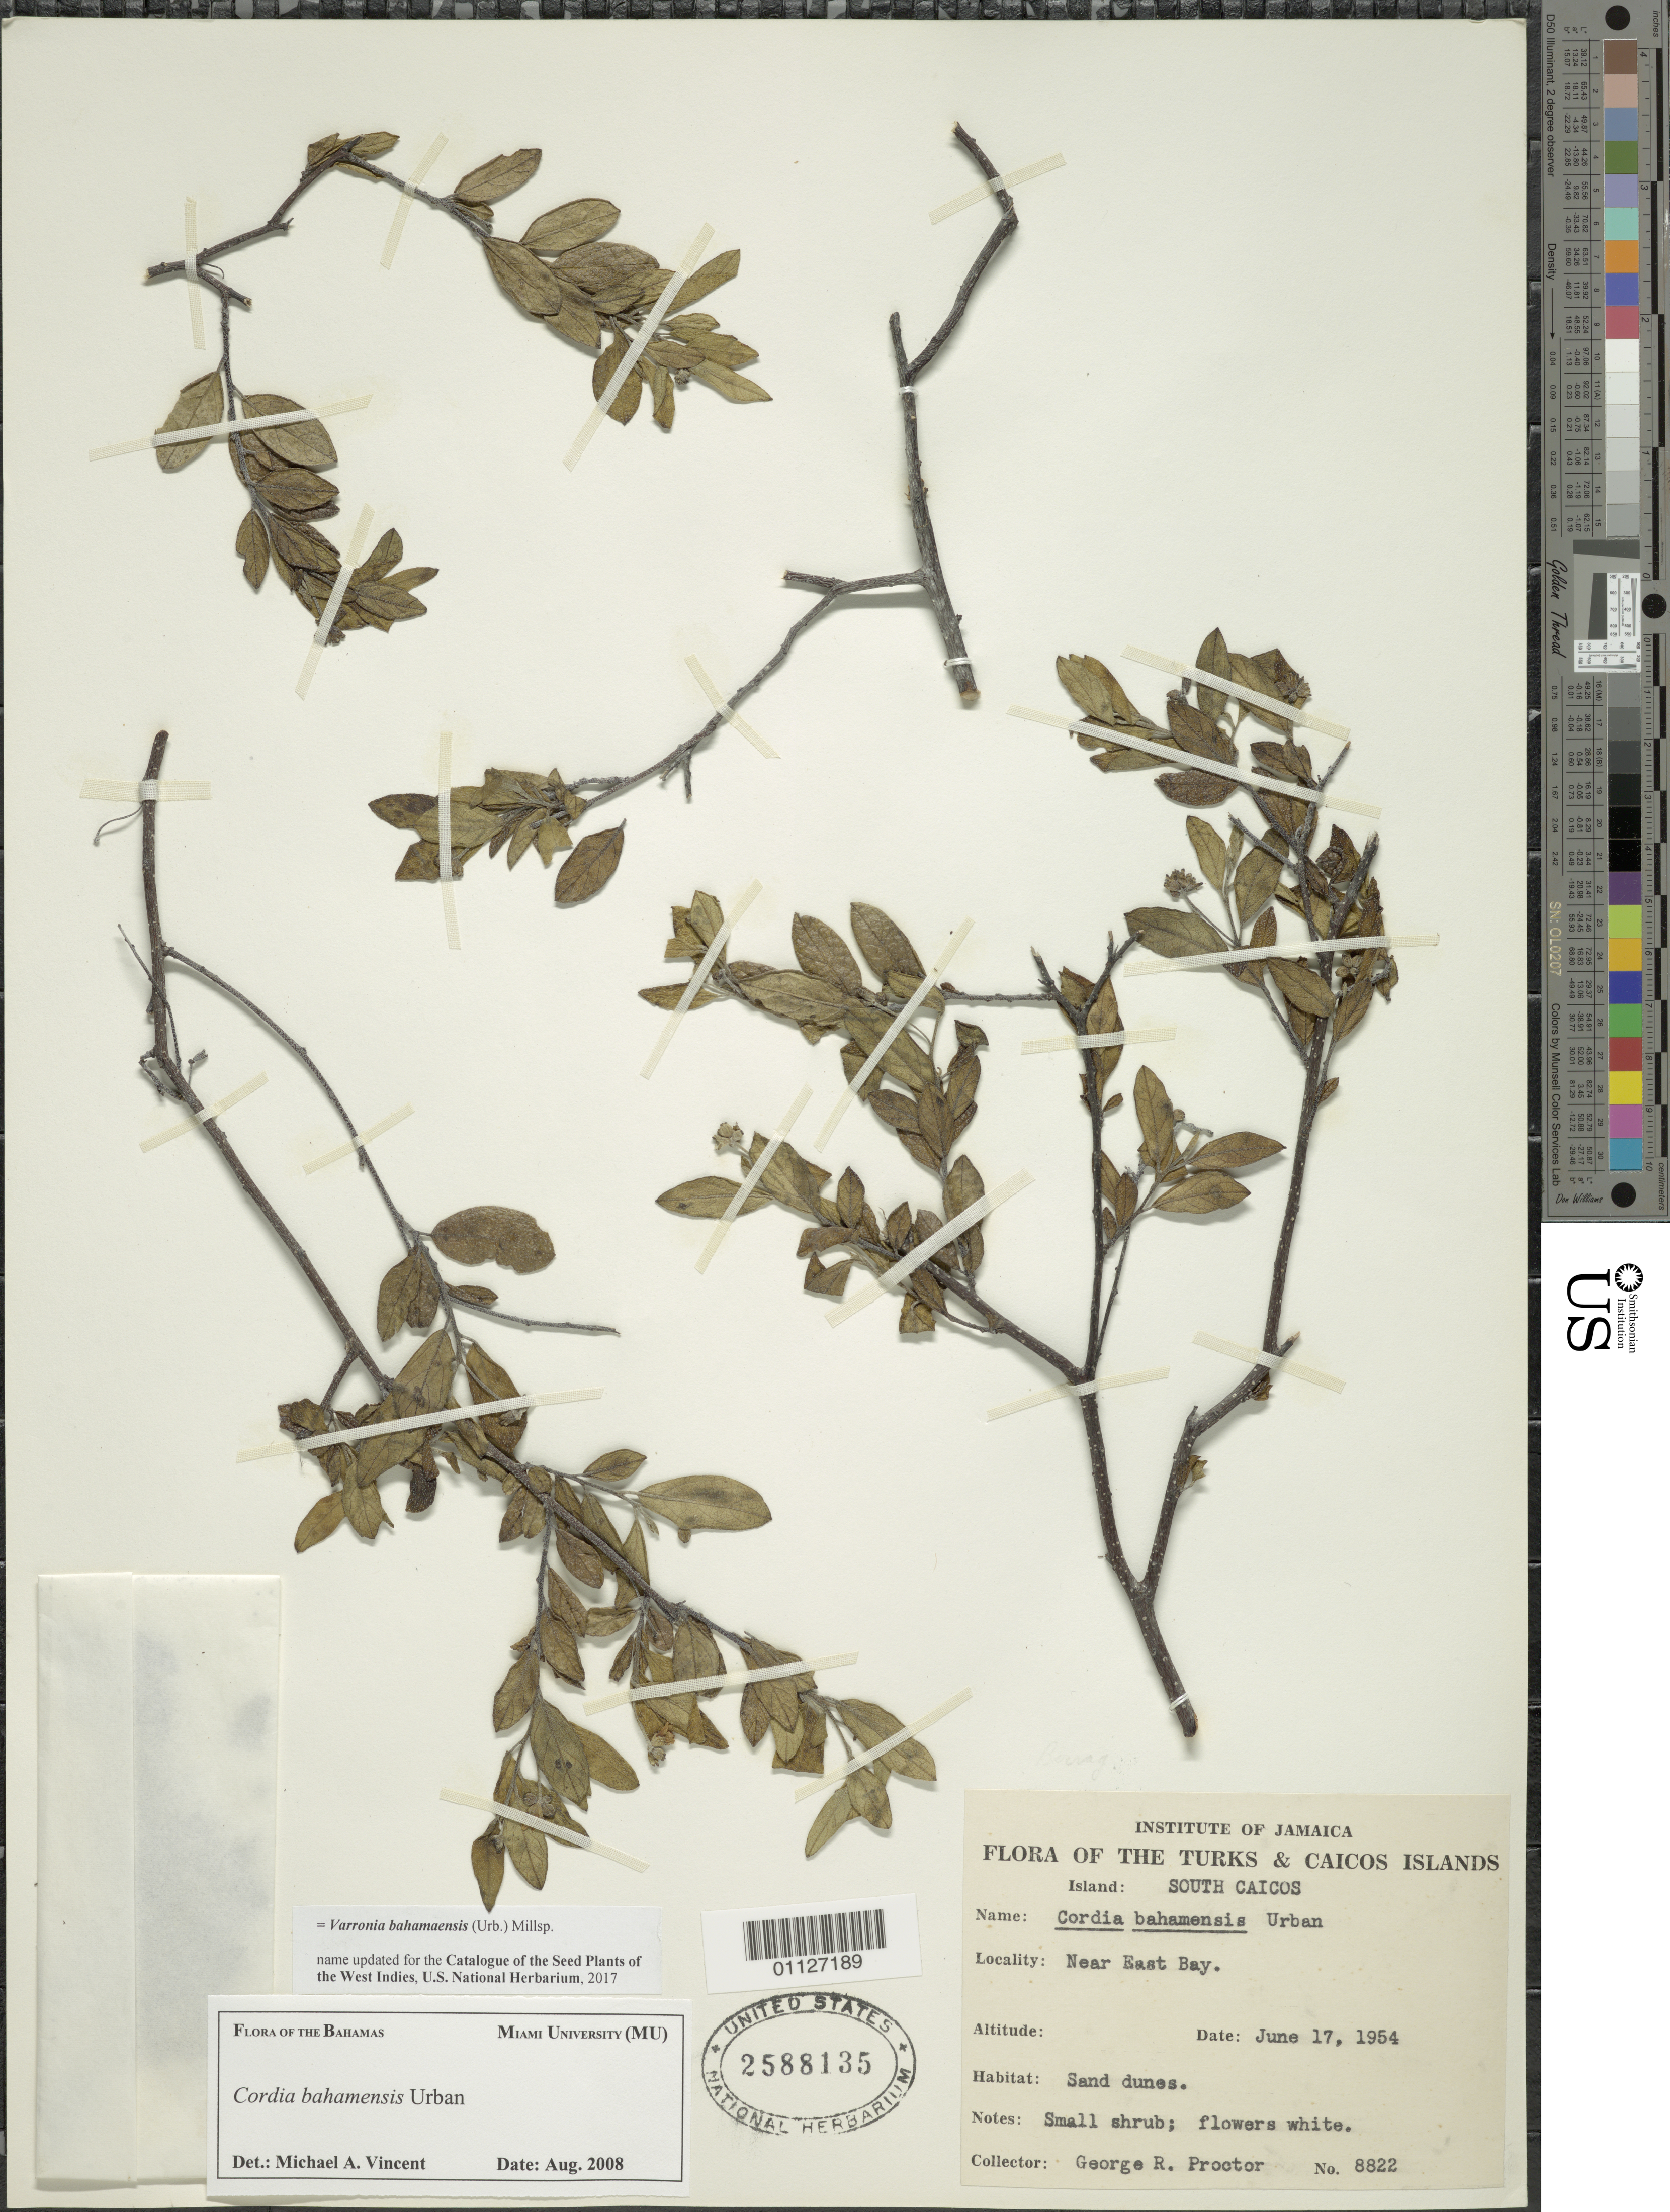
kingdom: Plantae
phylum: Tracheophyta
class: Magnoliopsida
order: Boraginales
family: Cordiaceae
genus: Varronia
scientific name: Varronia bahamensis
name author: (Urb.) Millsp.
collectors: G. R. Proctor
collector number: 8822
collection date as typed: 17 Jun 1954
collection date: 1954-06-17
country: Turks and Caicos Islands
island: South Caicos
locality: Near East Bay, sand dunes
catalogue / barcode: US 2588135